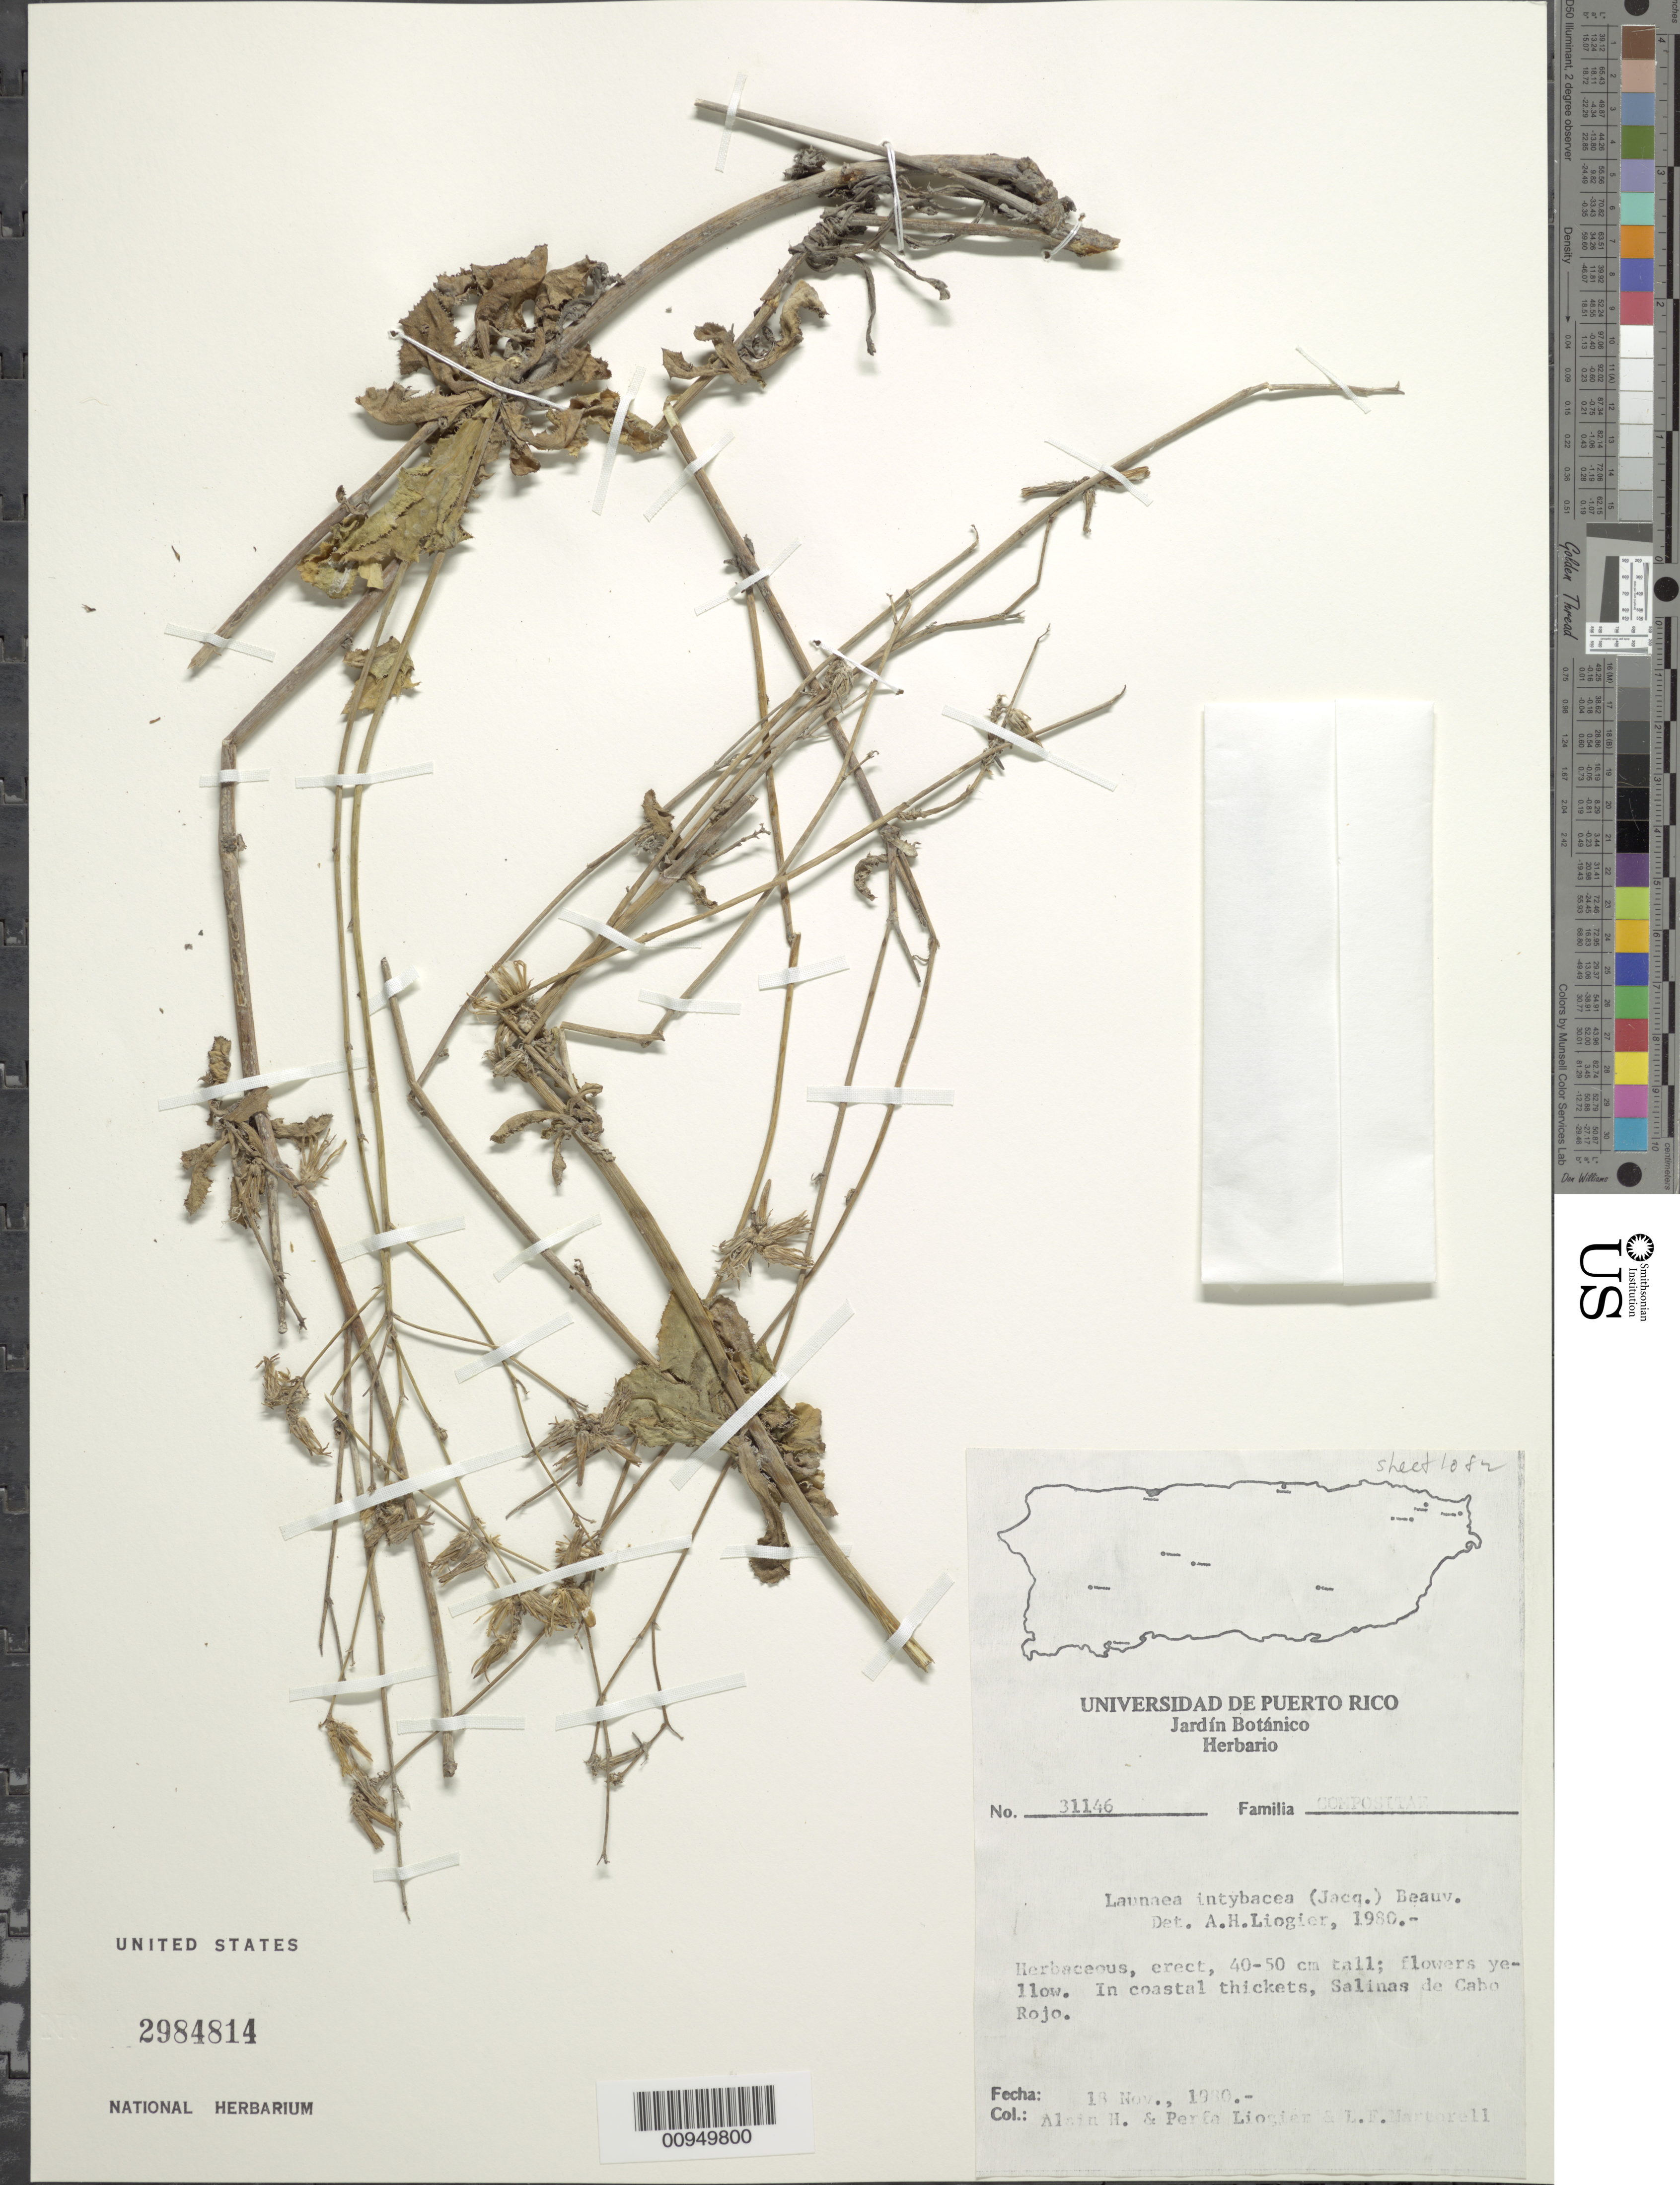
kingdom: Plantae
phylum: Tracheophyta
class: Magnoliopsida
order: Asterales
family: Asteraceae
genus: Launaea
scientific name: Launaea intybacea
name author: (Jacq.) Beauverd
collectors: A. H. Liogier, M. P. Liogier & L. Martorell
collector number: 31146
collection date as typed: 18 Nov 1980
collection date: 1980-11-18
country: Puerto Rico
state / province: Cabo Rojo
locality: Salinas de Cabo Rojo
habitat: In coastal thickets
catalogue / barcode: US 2984814